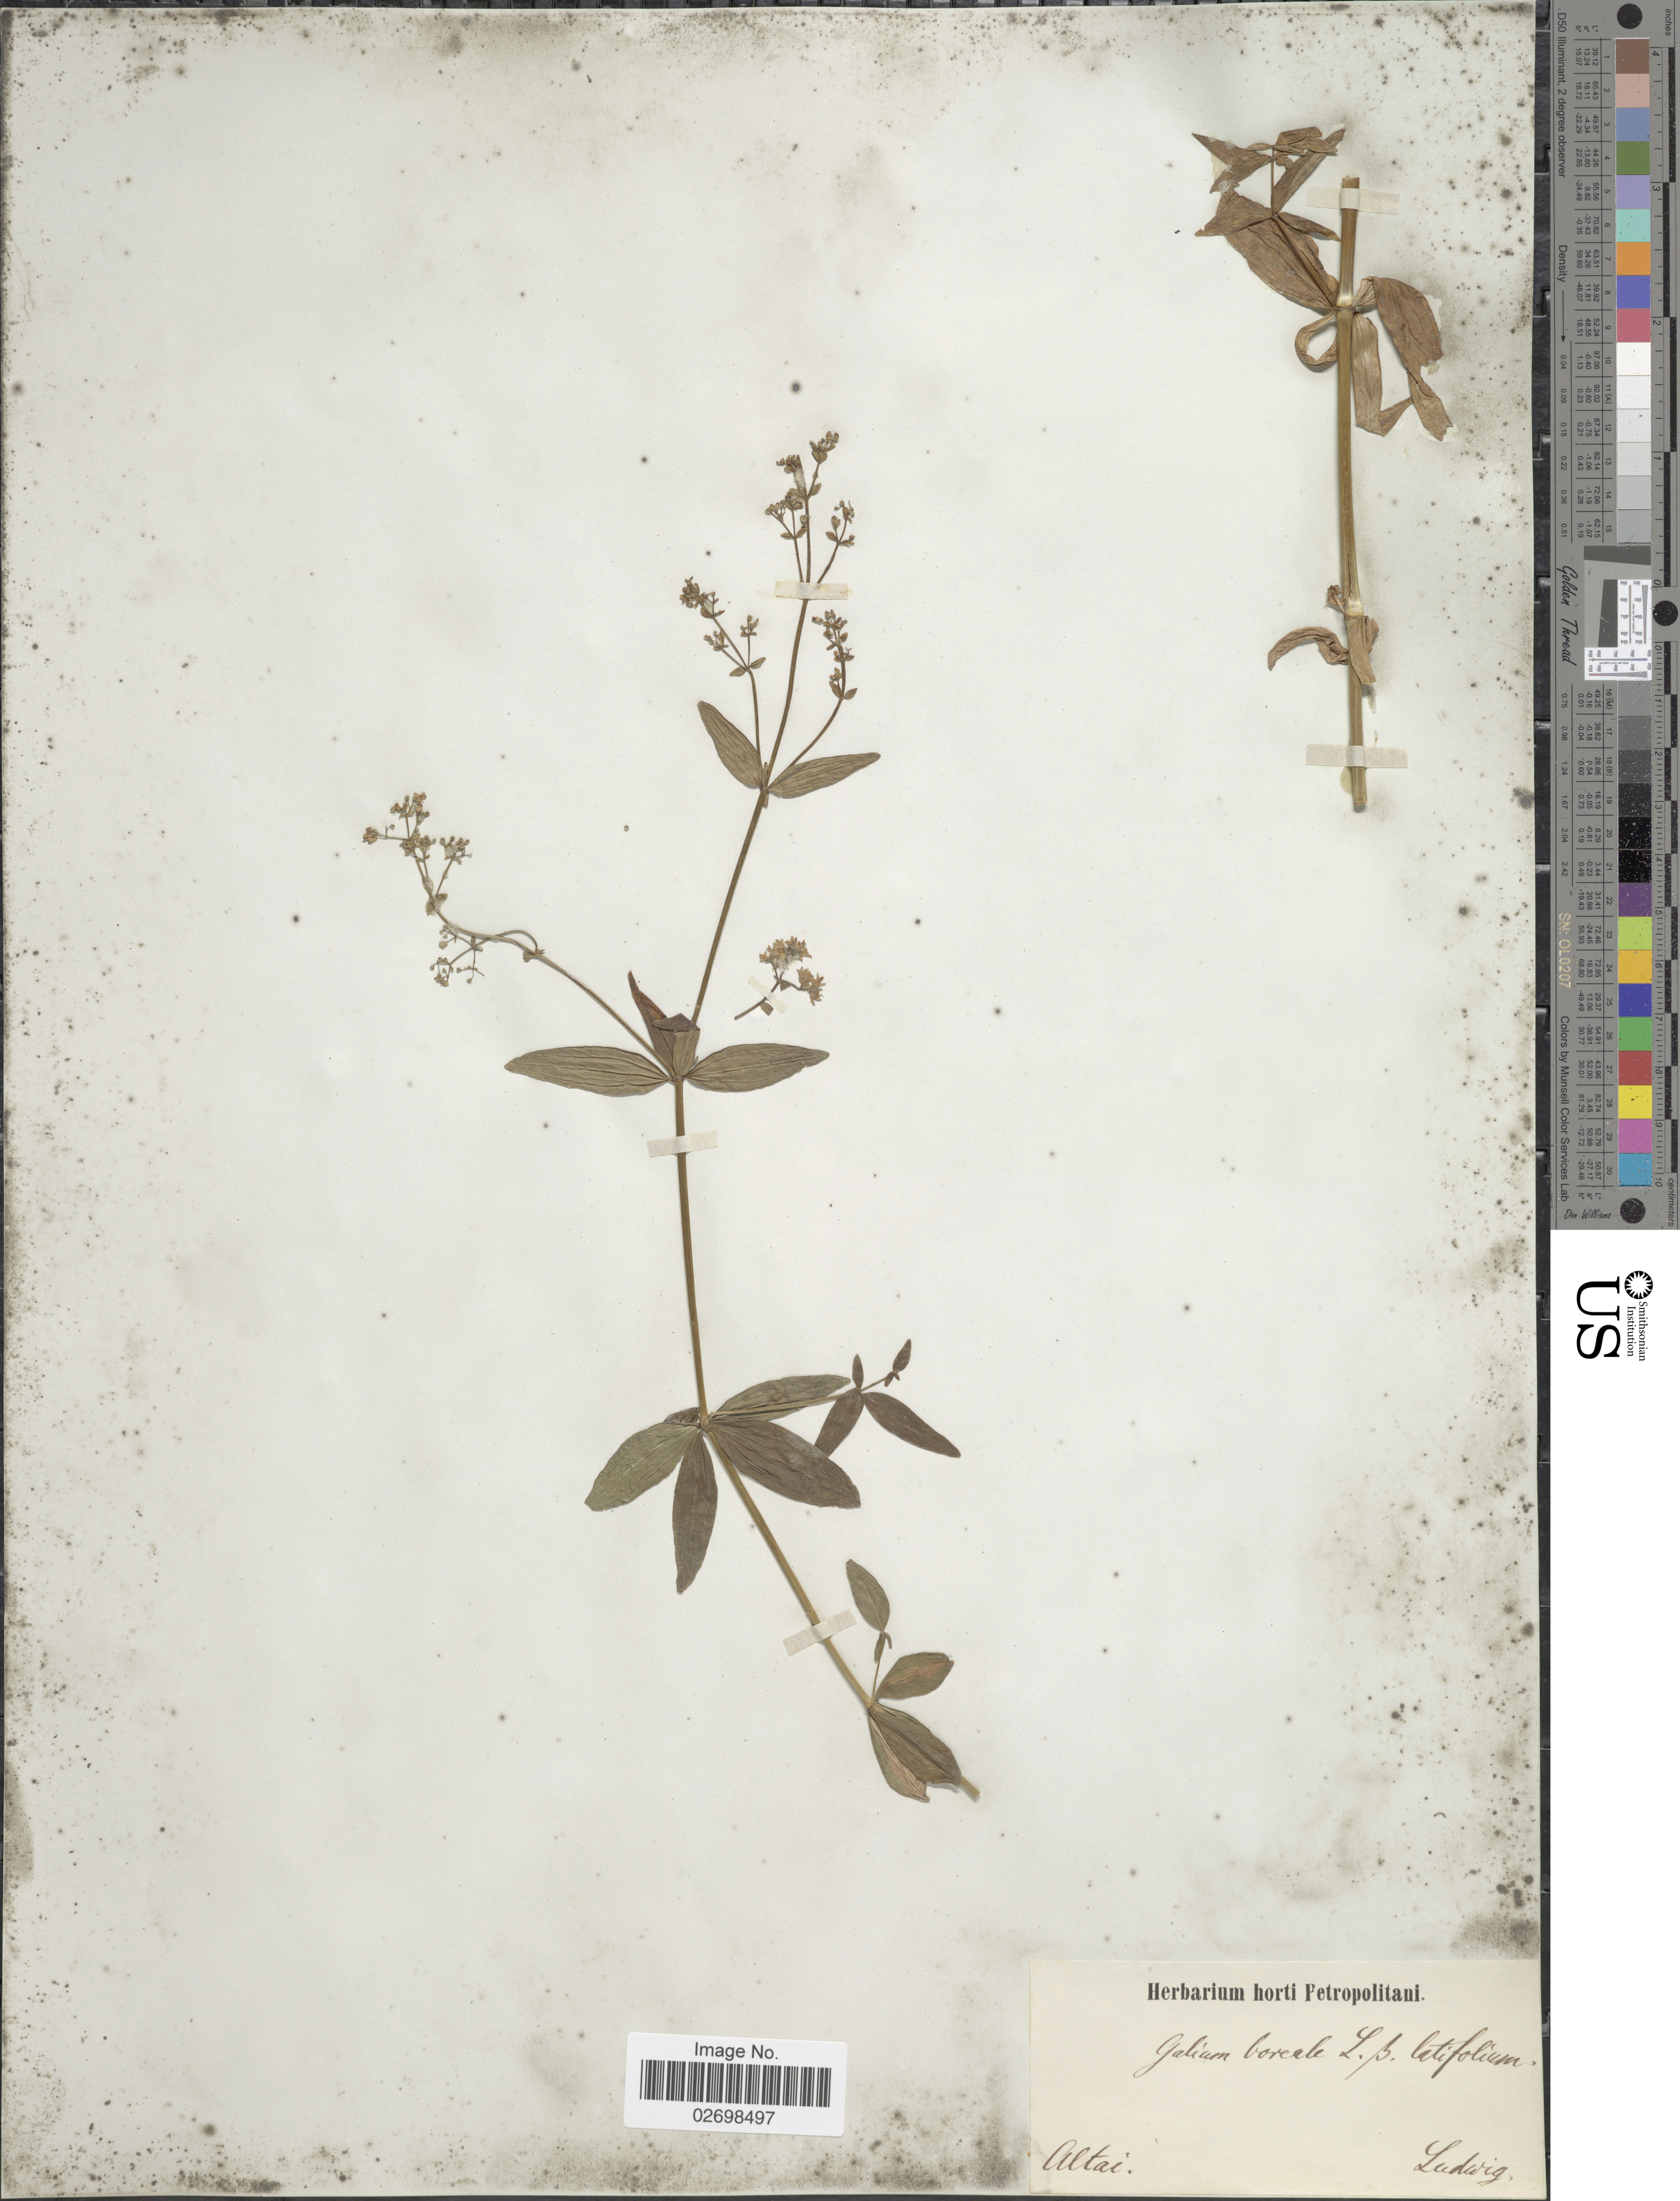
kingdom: Plantae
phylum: Tracheophyta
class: Magnoliopsida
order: Gentianales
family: Rubiaceae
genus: Galium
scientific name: Galium boreale L.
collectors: Ludwig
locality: Altai